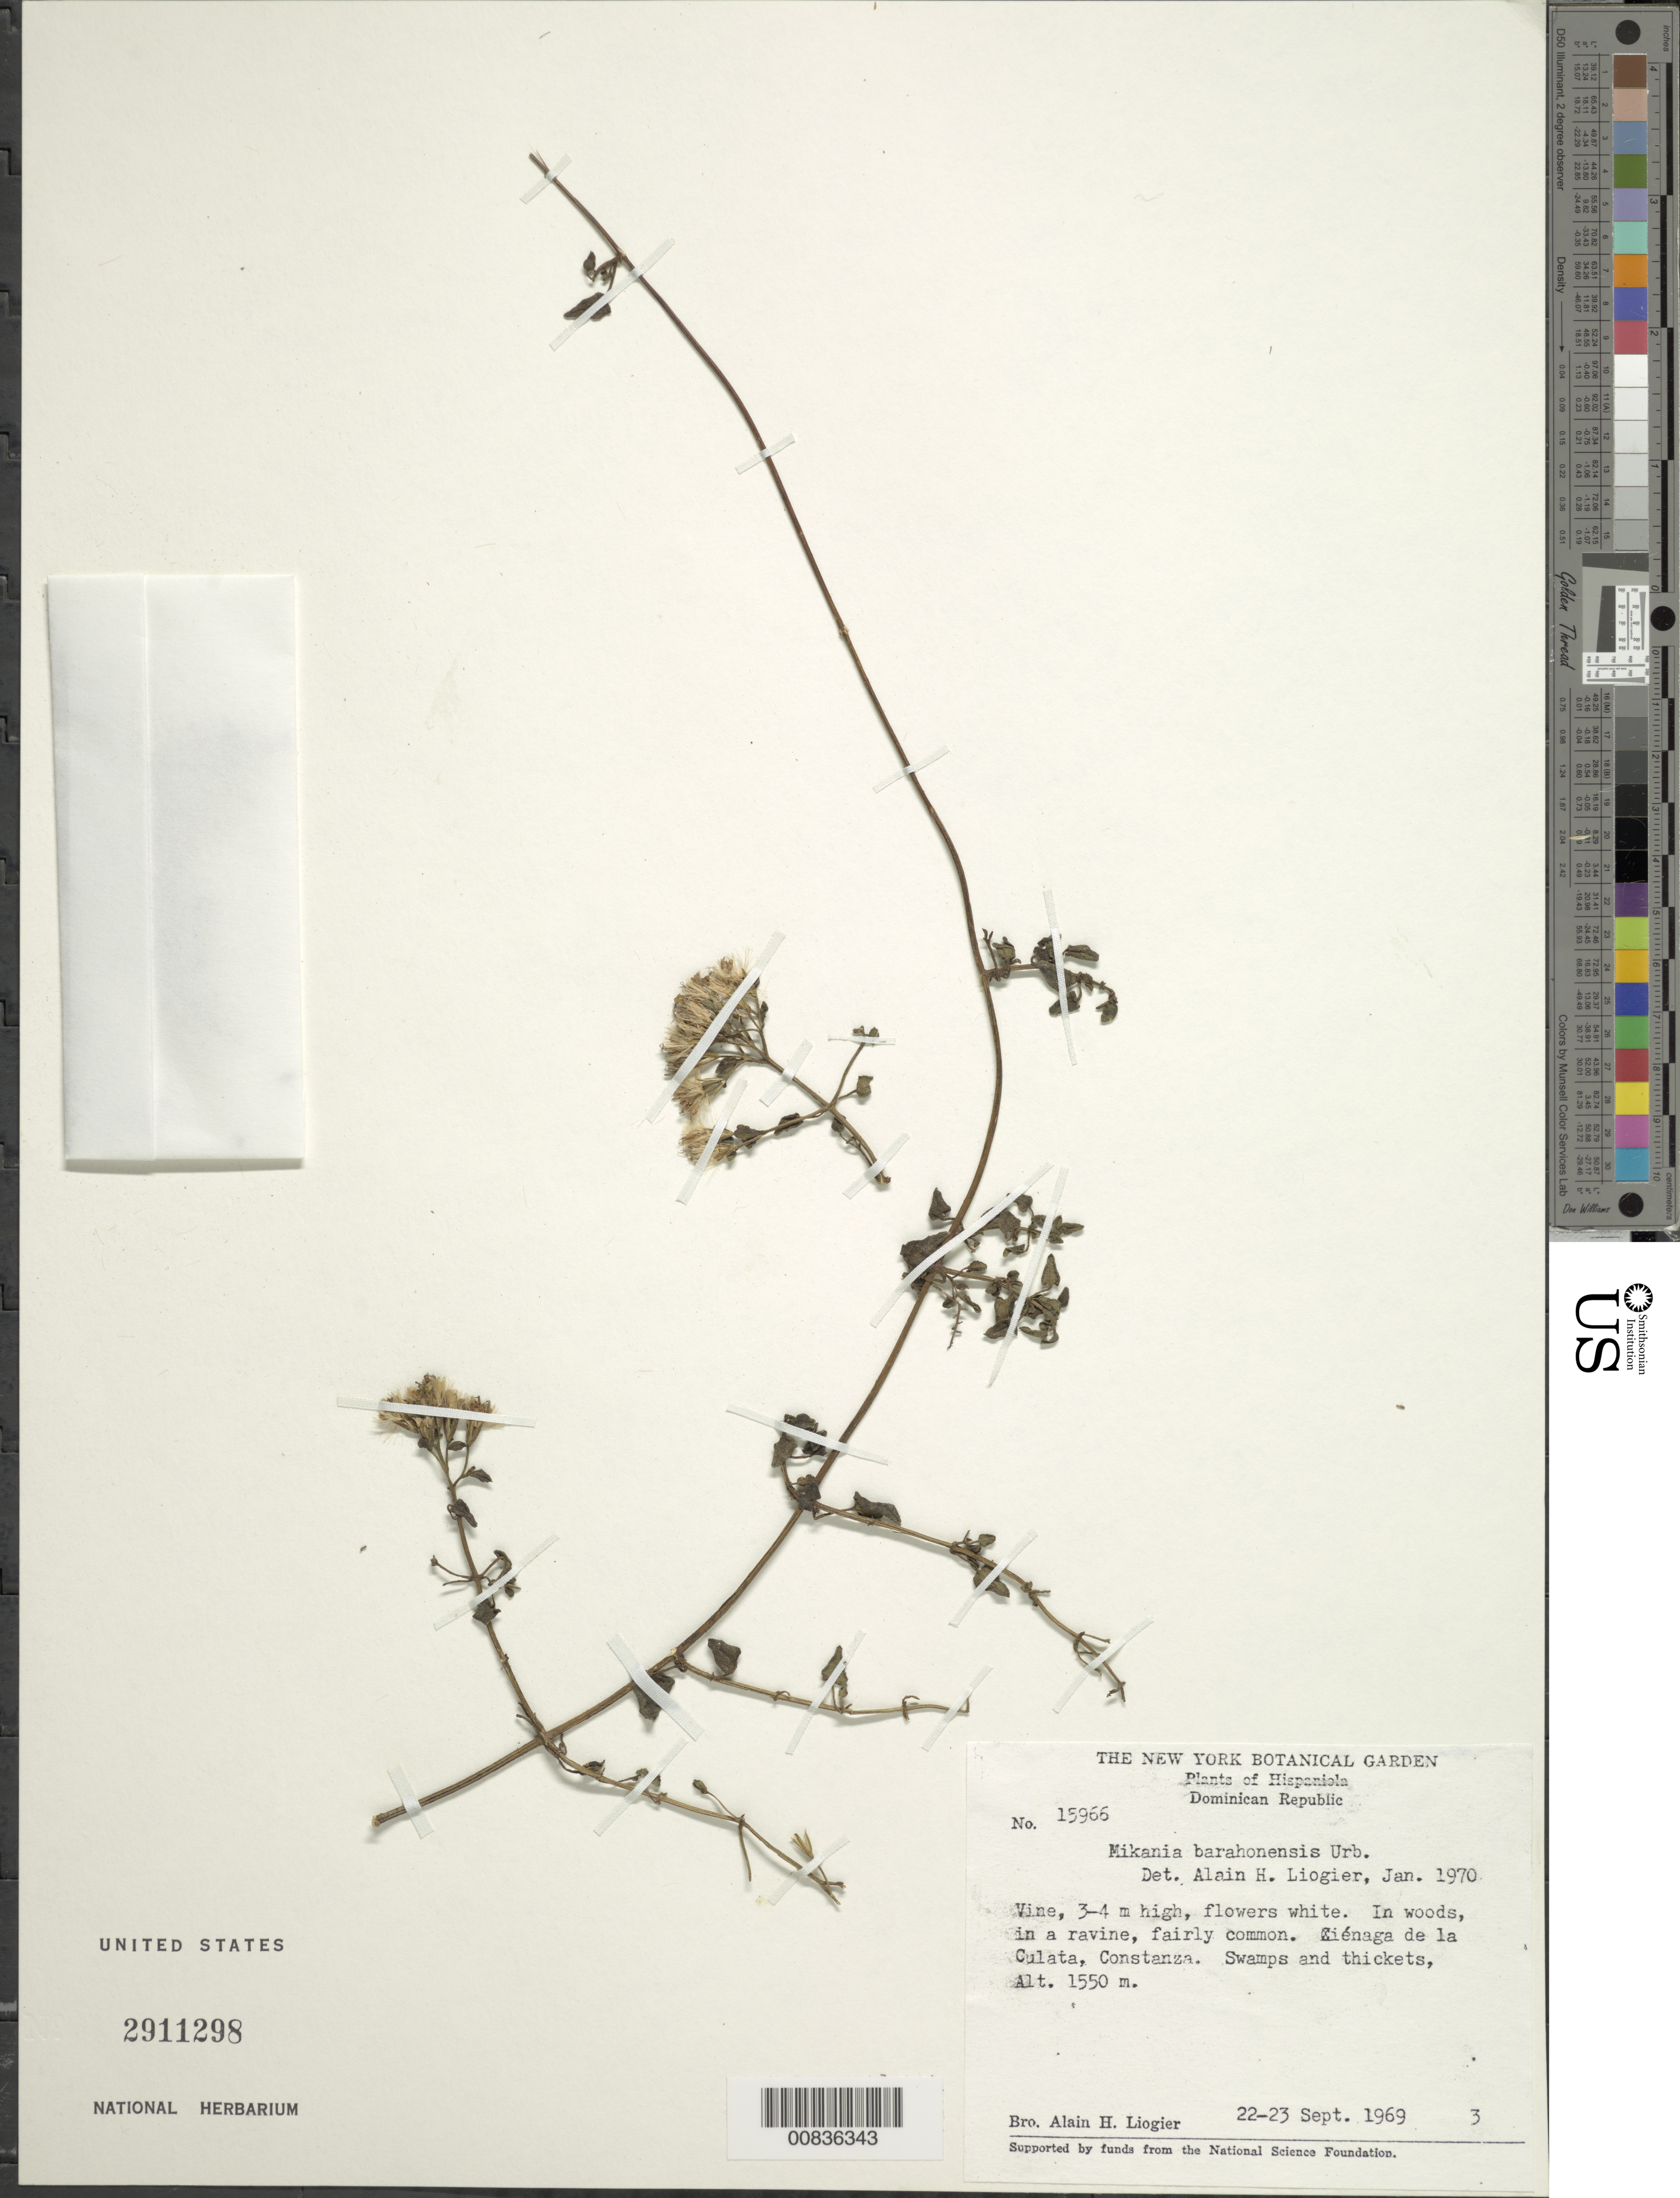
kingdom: Plantae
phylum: Tracheophyta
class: Magnoliopsida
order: Asterales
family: Asteraceae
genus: Mikania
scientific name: Mikania barahonensis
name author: Urb.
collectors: A. H. Liogier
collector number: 15966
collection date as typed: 22 Sep 1969 to 23 Sep 1969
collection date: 1969-09-22/1969-09-23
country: Dominican Republic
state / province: La Vega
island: Hispaniola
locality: Ciénaga de la Culata, Constanza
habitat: Swamps and thickets of a ravine in woods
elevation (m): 1550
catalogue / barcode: US 2911298